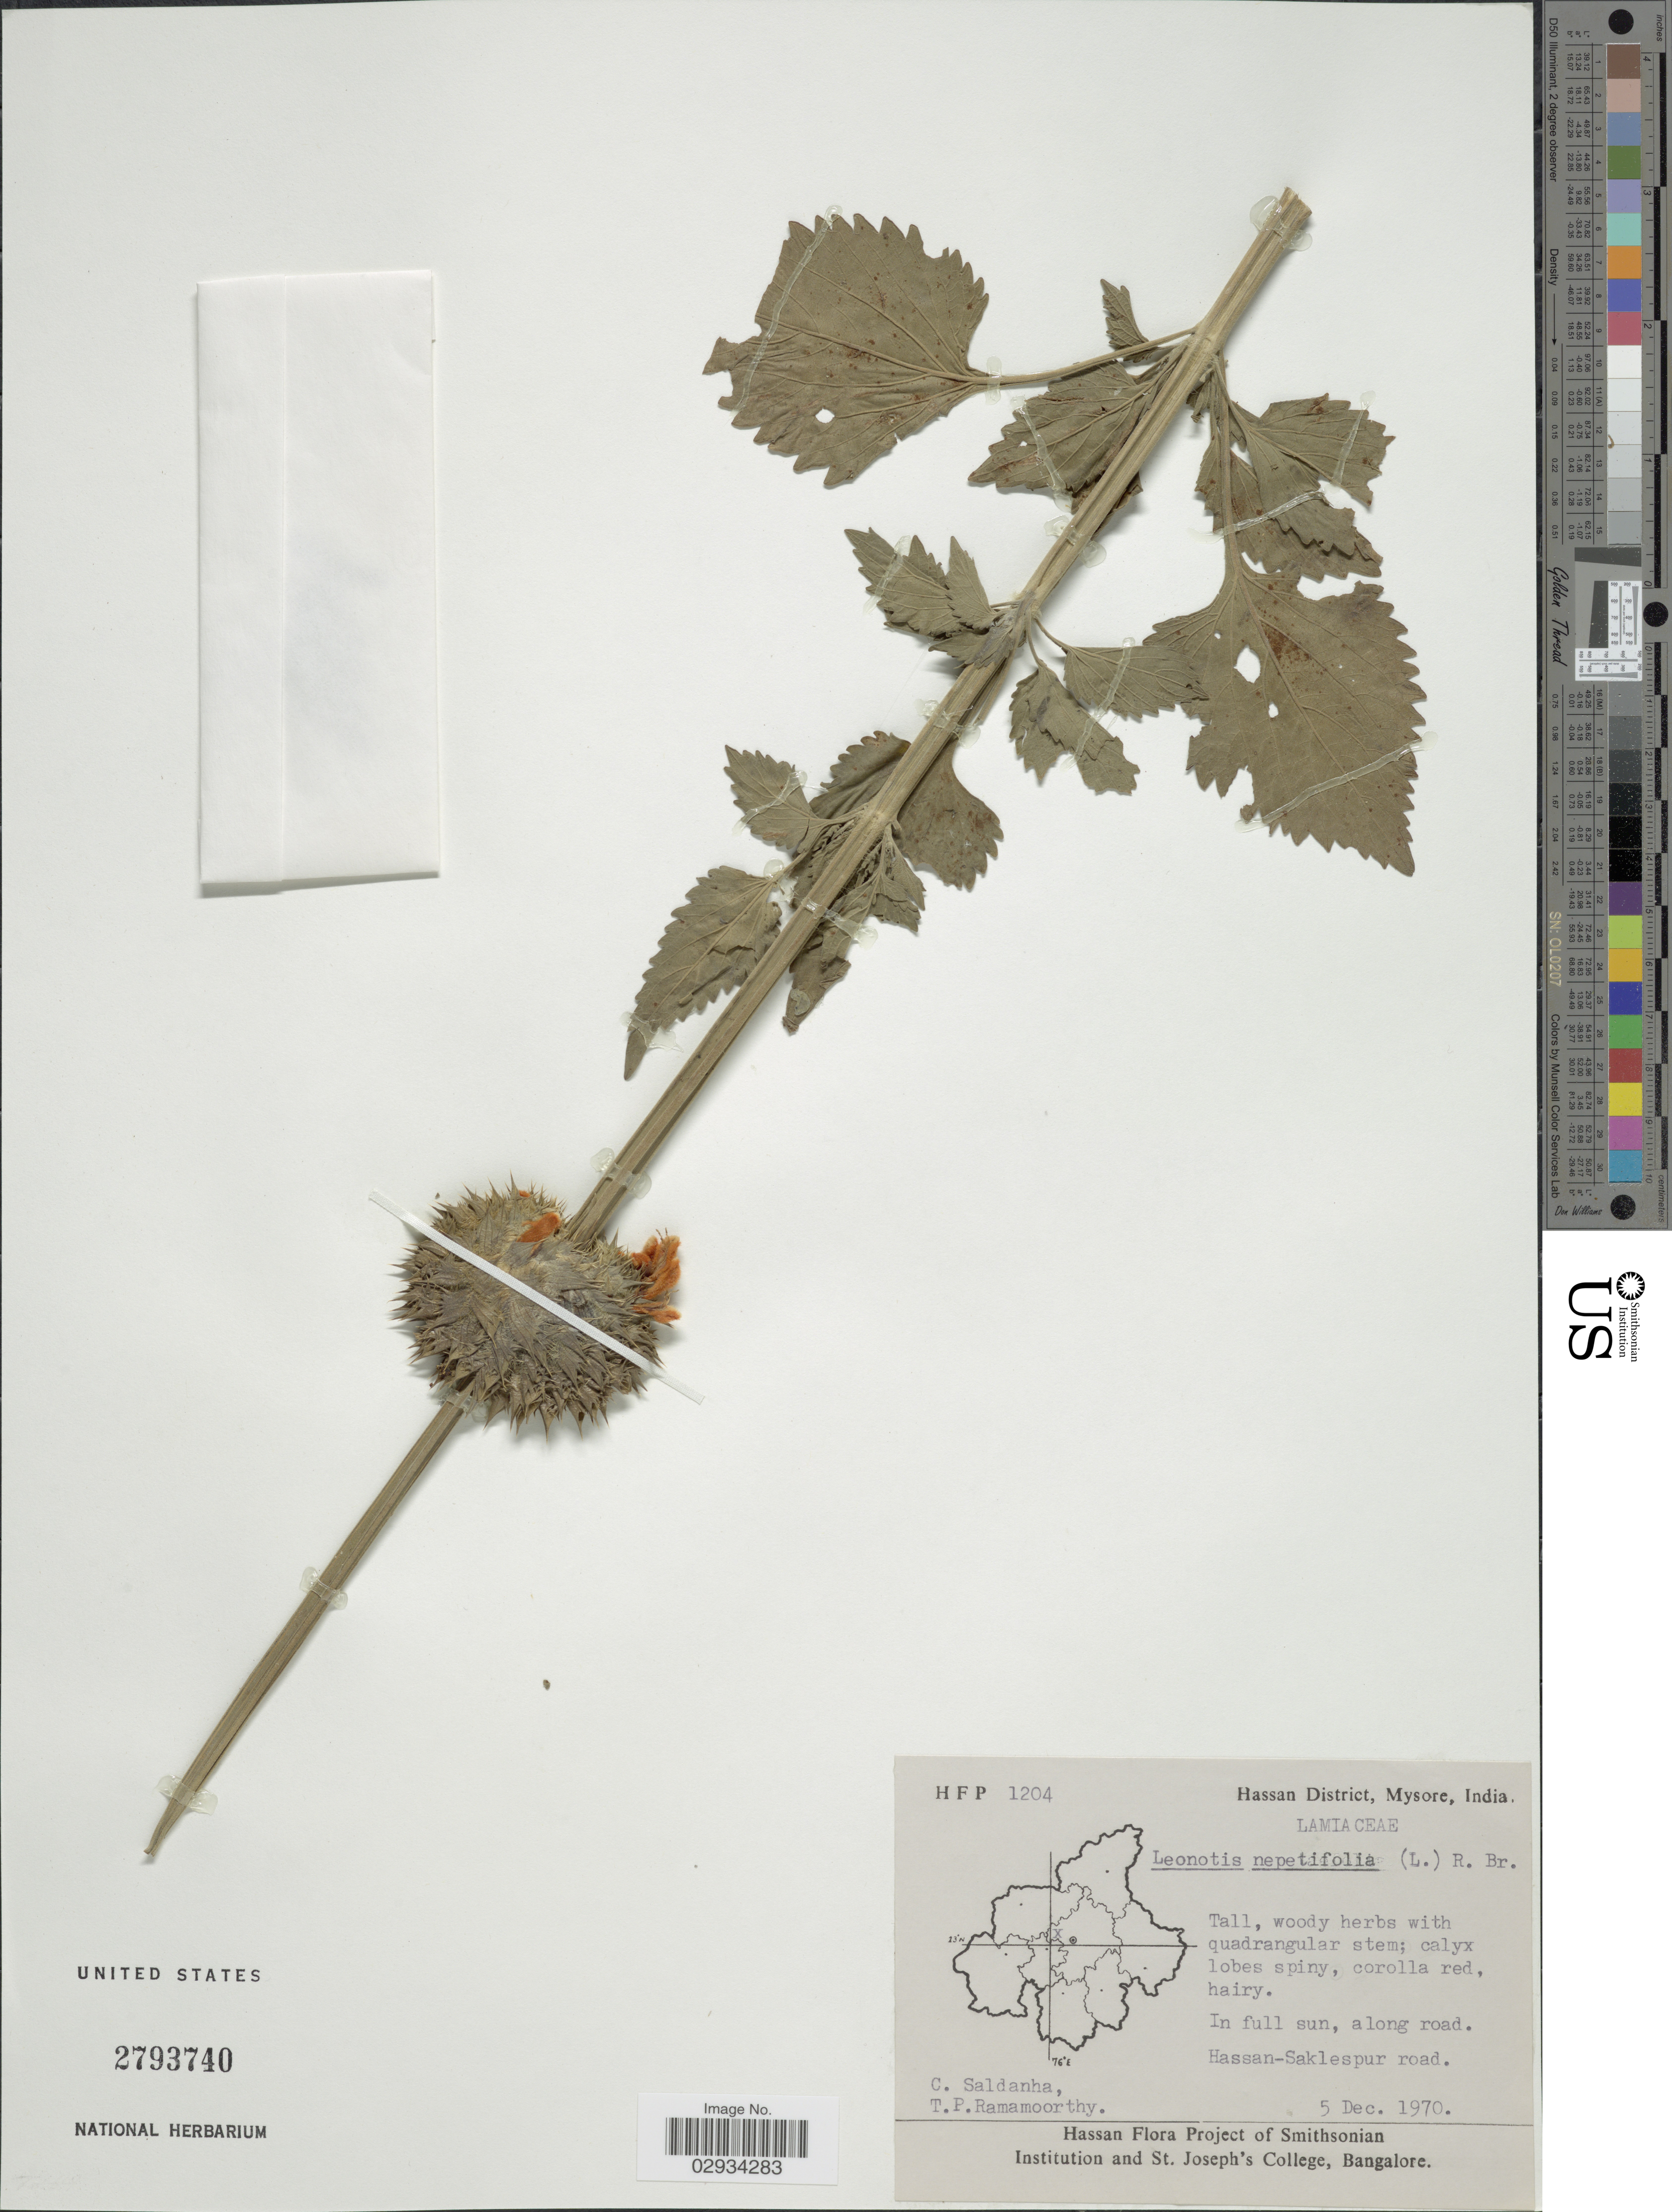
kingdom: Plantae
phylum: Tracheophyta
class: Magnoliopsida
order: Lamiales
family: Lamiaceae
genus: Leonotis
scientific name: Leonotis nepetifolia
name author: (L.) R. Br.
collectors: C. Saldanha & T. P. Ramamoorthy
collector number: HFP1204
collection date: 1970-12-05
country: India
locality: Hassan District, Mysore. Hassan-Saklespur road.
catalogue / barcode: US 2793740